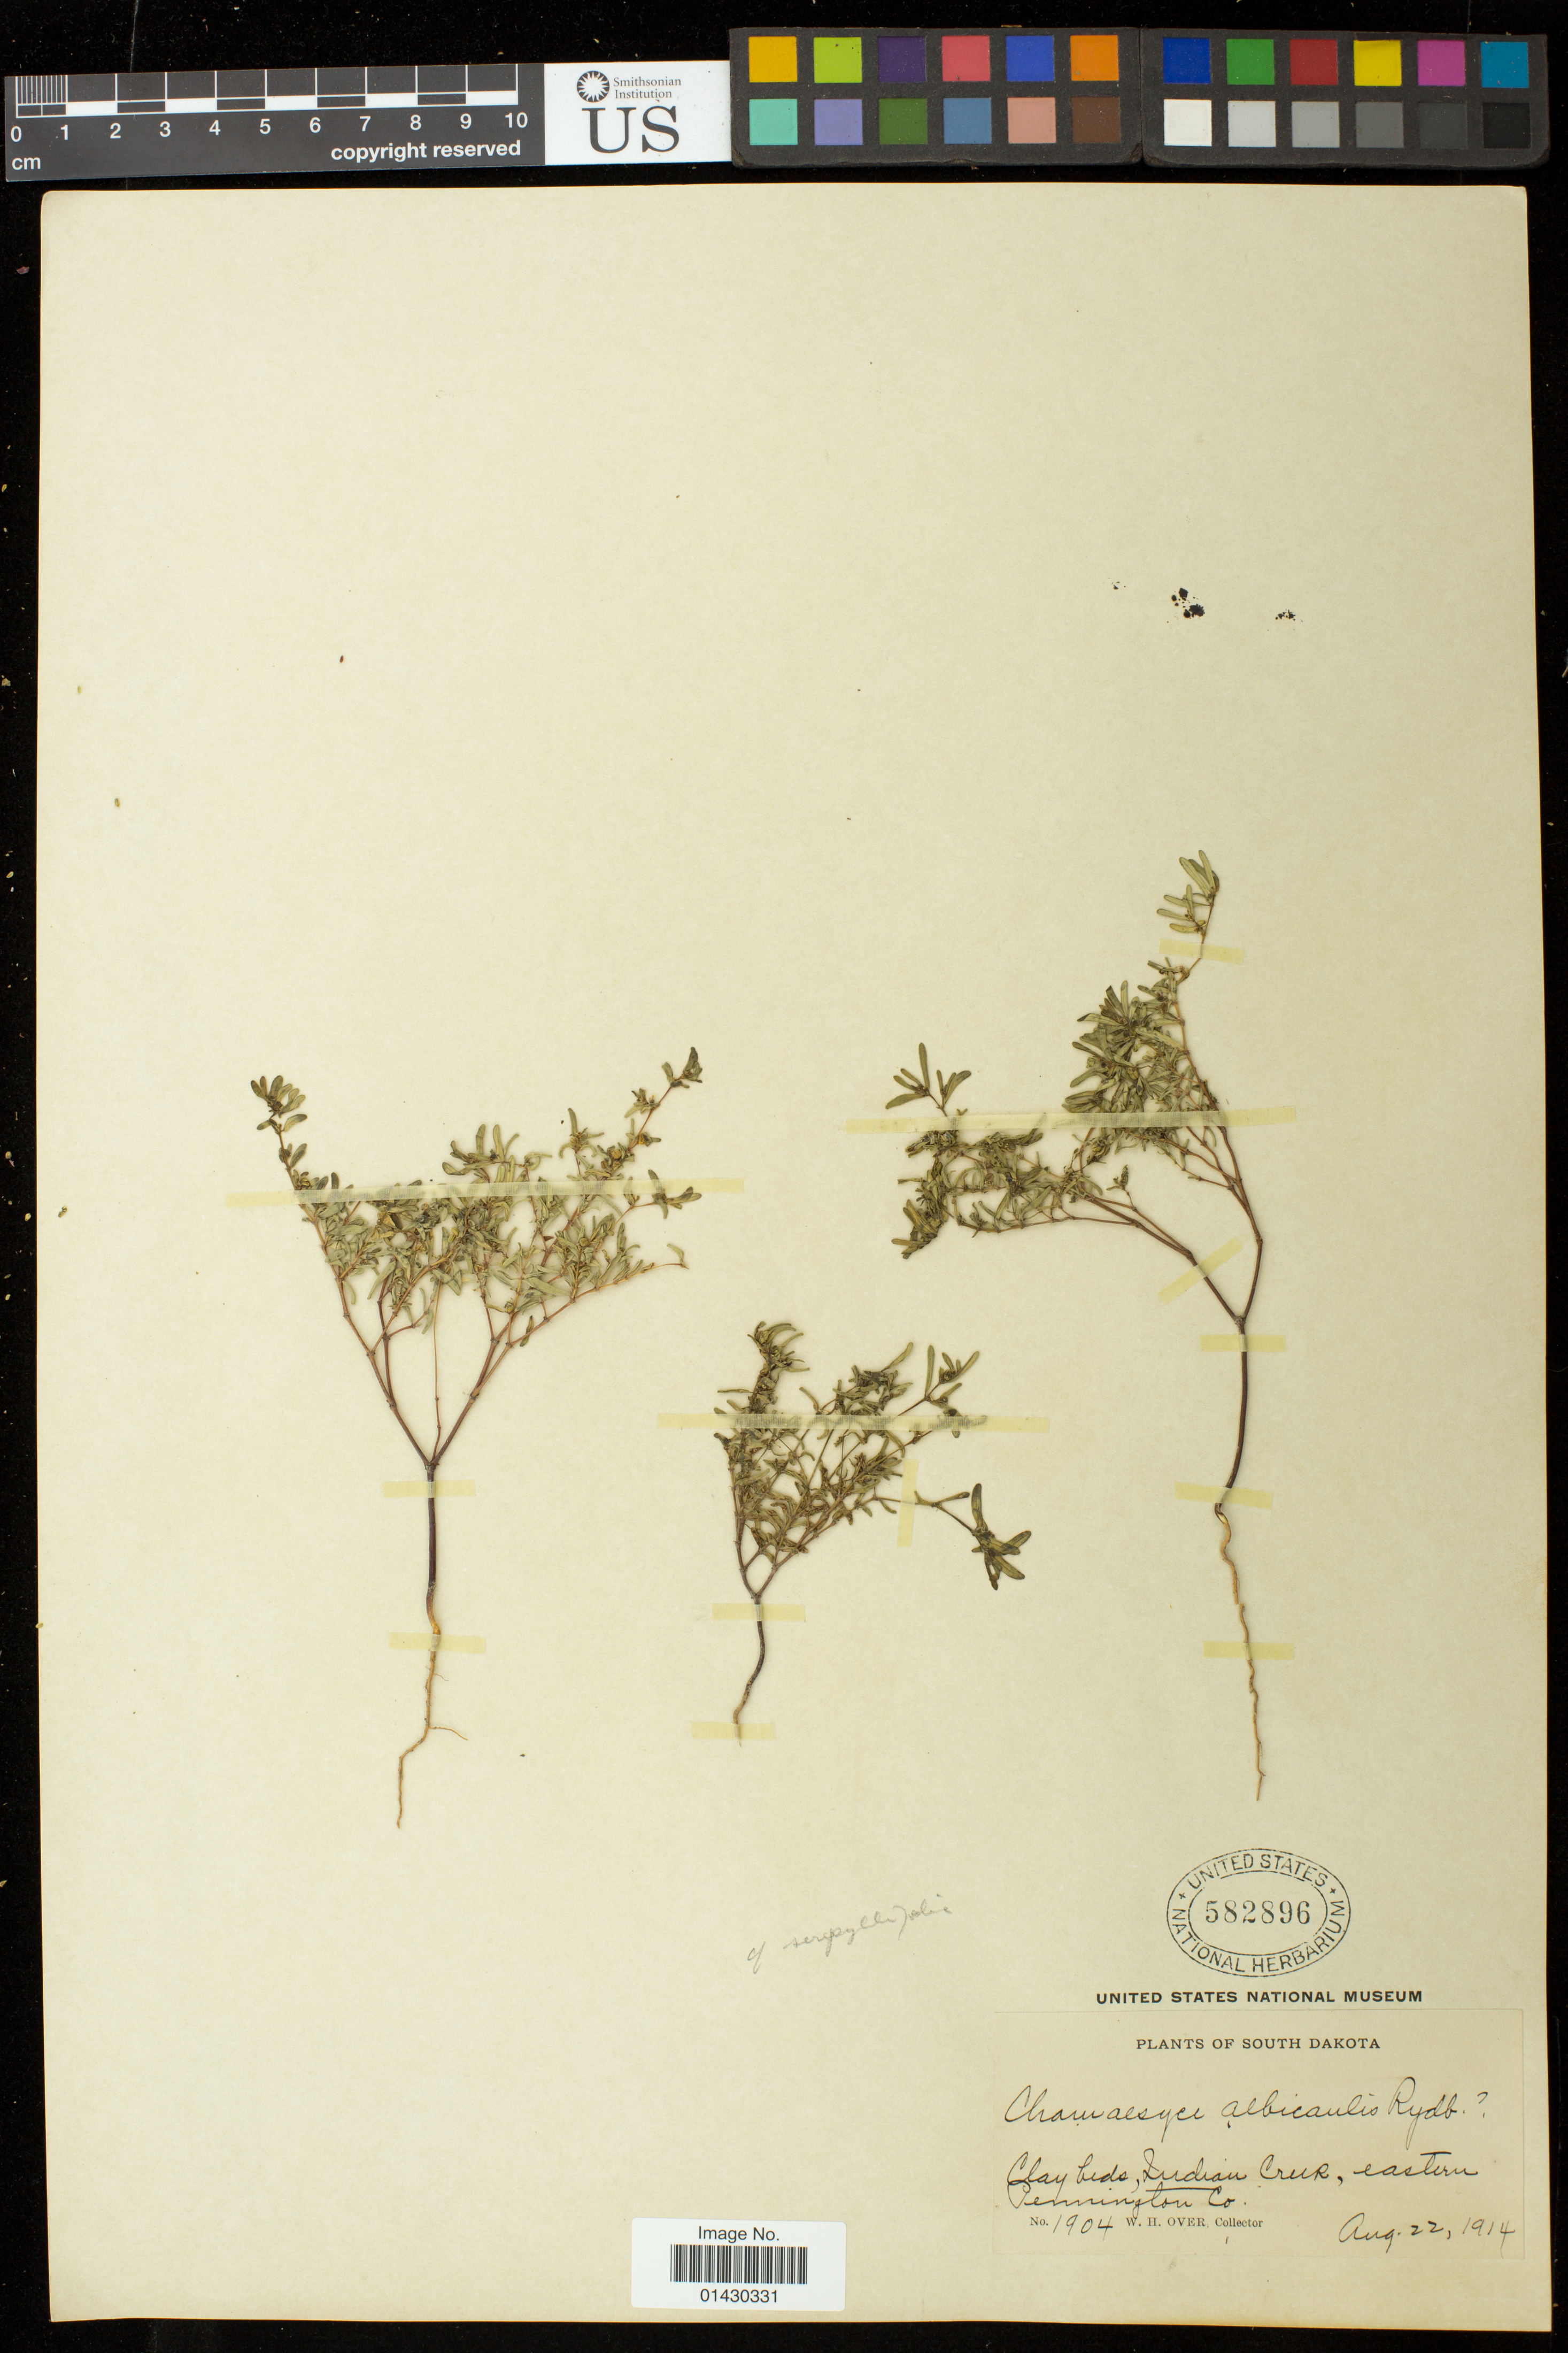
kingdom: Plantae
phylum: Tracheophyta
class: Magnoliopsida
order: Malpighiales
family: Euphorbiaceae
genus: Euphorbia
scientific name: Euphorbia serpillifolia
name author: Pers.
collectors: W. Over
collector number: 1904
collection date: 1914-08-22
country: United States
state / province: South Dakota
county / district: Pennington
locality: Indian Creek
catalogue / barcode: US 582896